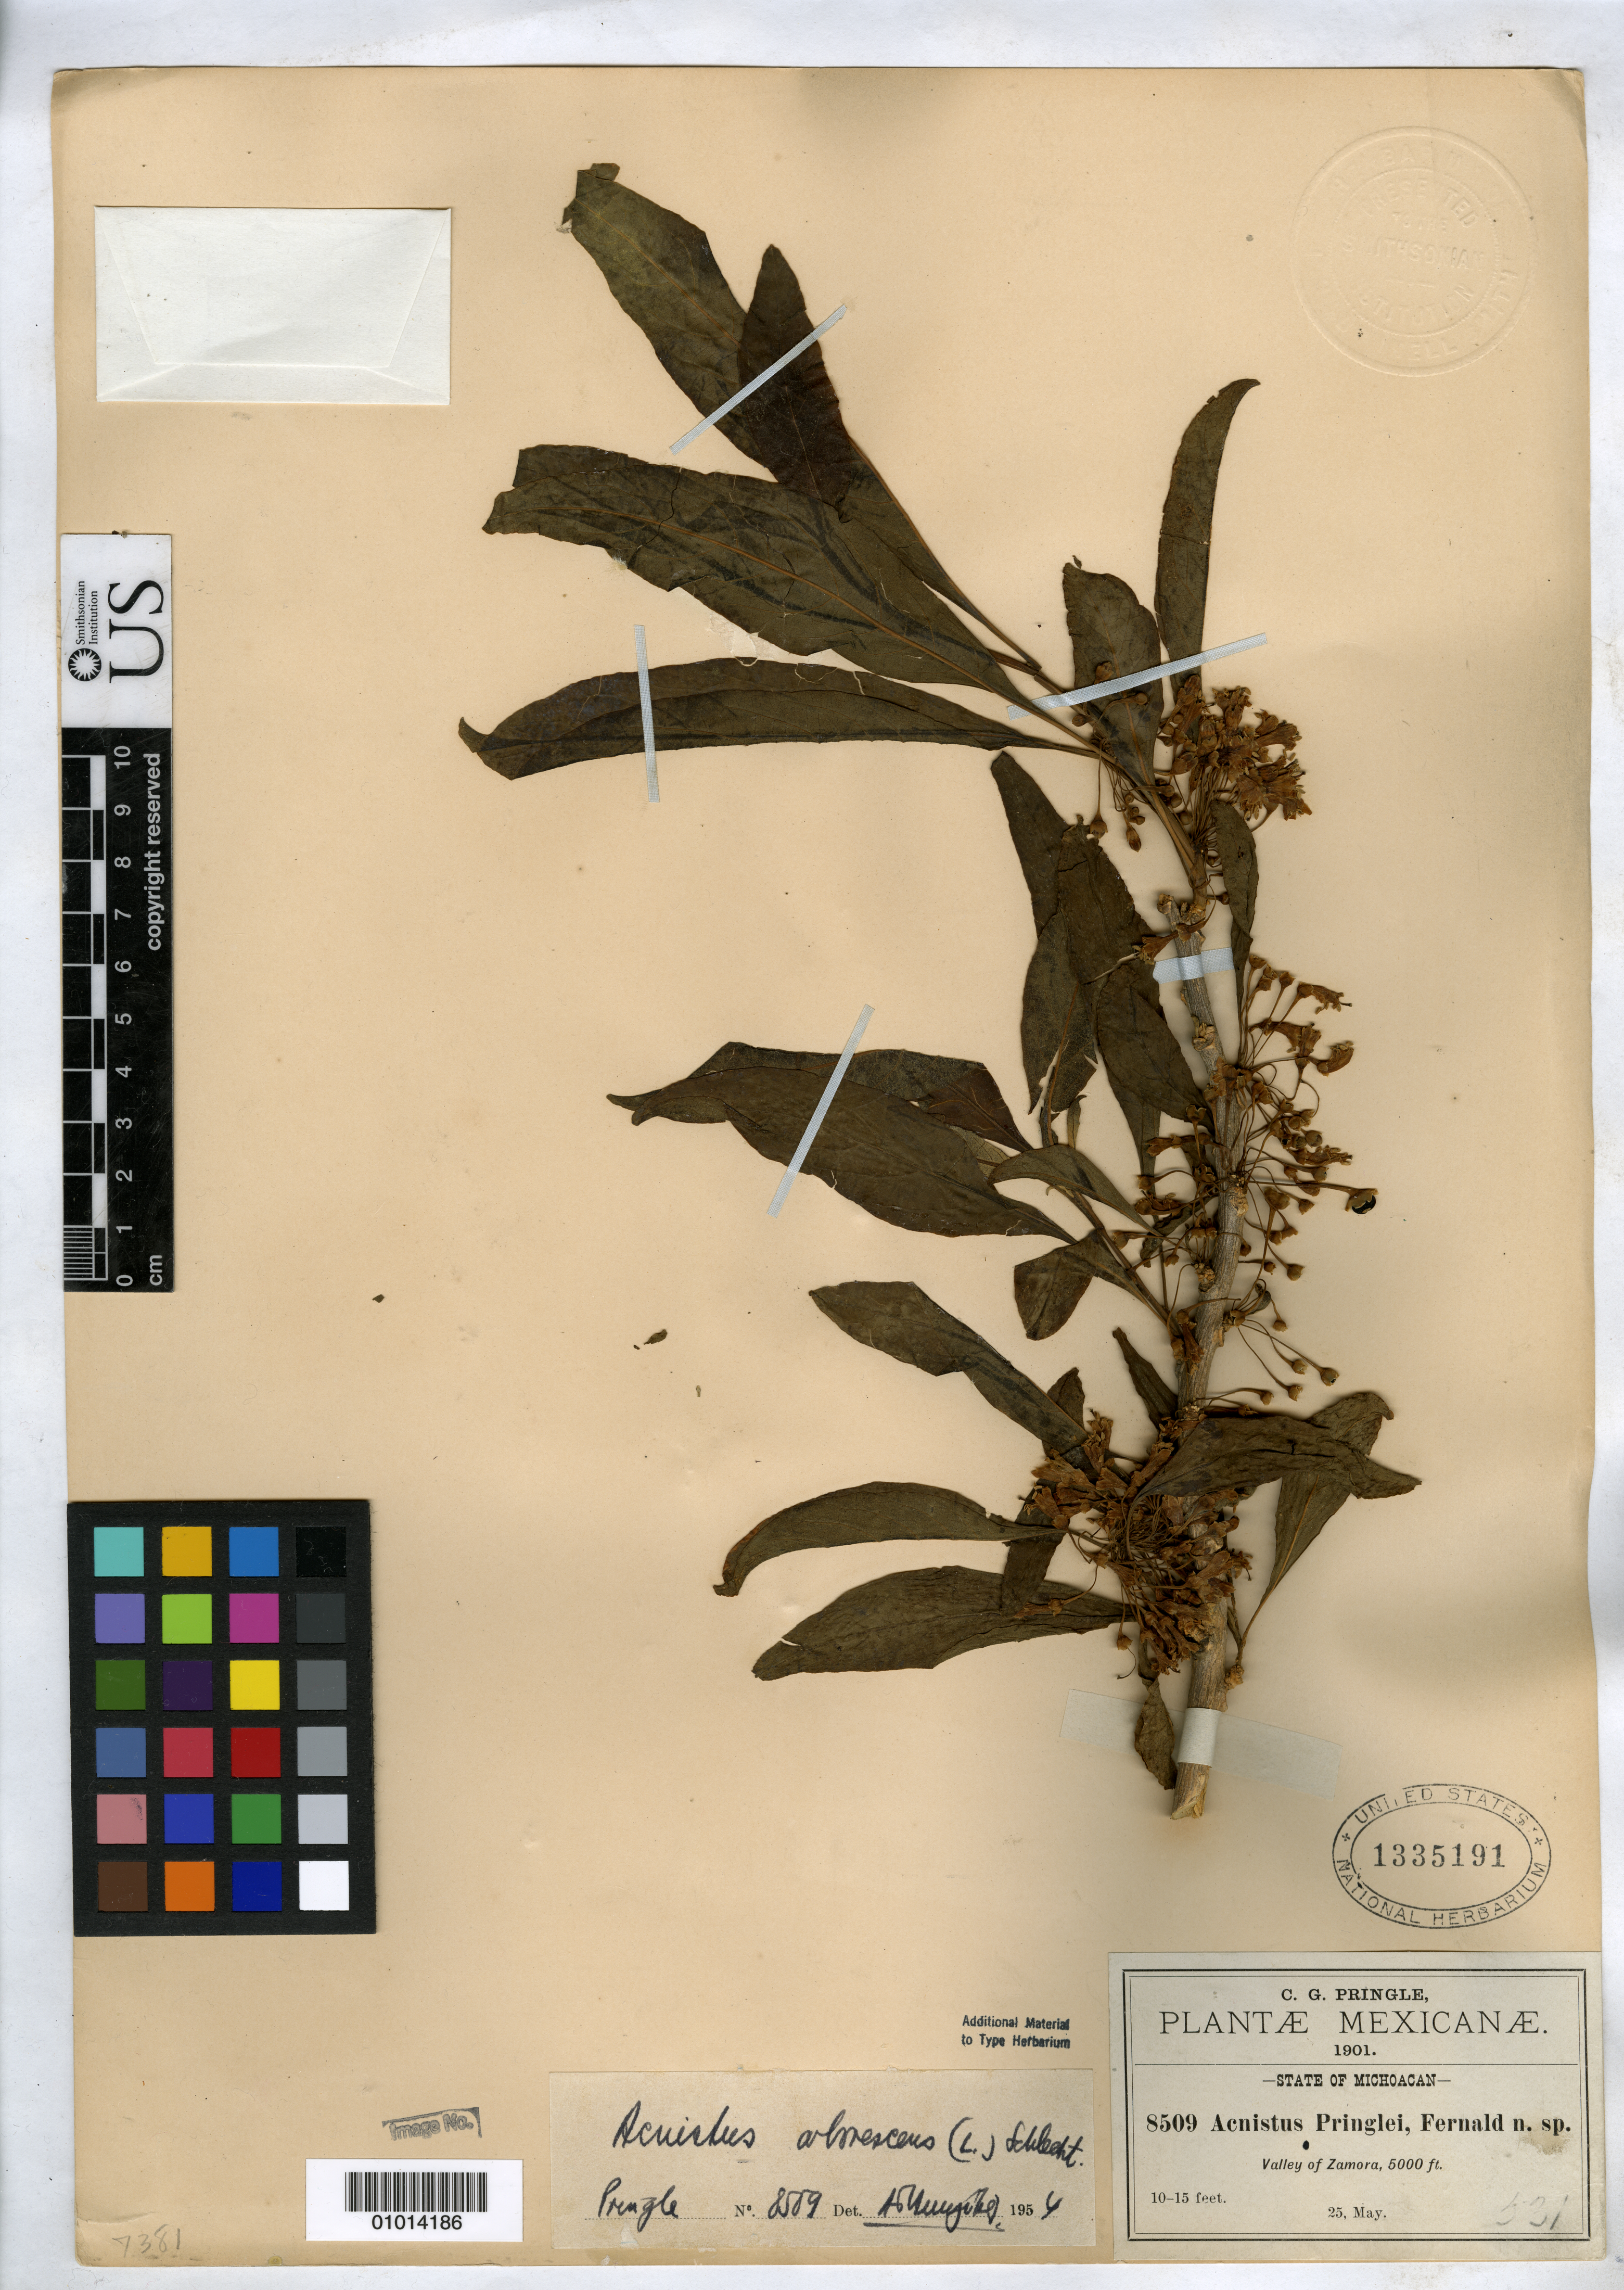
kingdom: Plantae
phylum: Tracheophyta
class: Magnoliopsida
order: Solanales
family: Solanaceae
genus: Acnistus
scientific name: Acnistus pringlei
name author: Fernald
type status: Isosyntype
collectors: C. G. Pringle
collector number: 8509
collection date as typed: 25 May 1901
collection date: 1901-05-25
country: Mexico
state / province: Michoacán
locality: Valley of Zamora.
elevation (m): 1524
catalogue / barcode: US 1335191